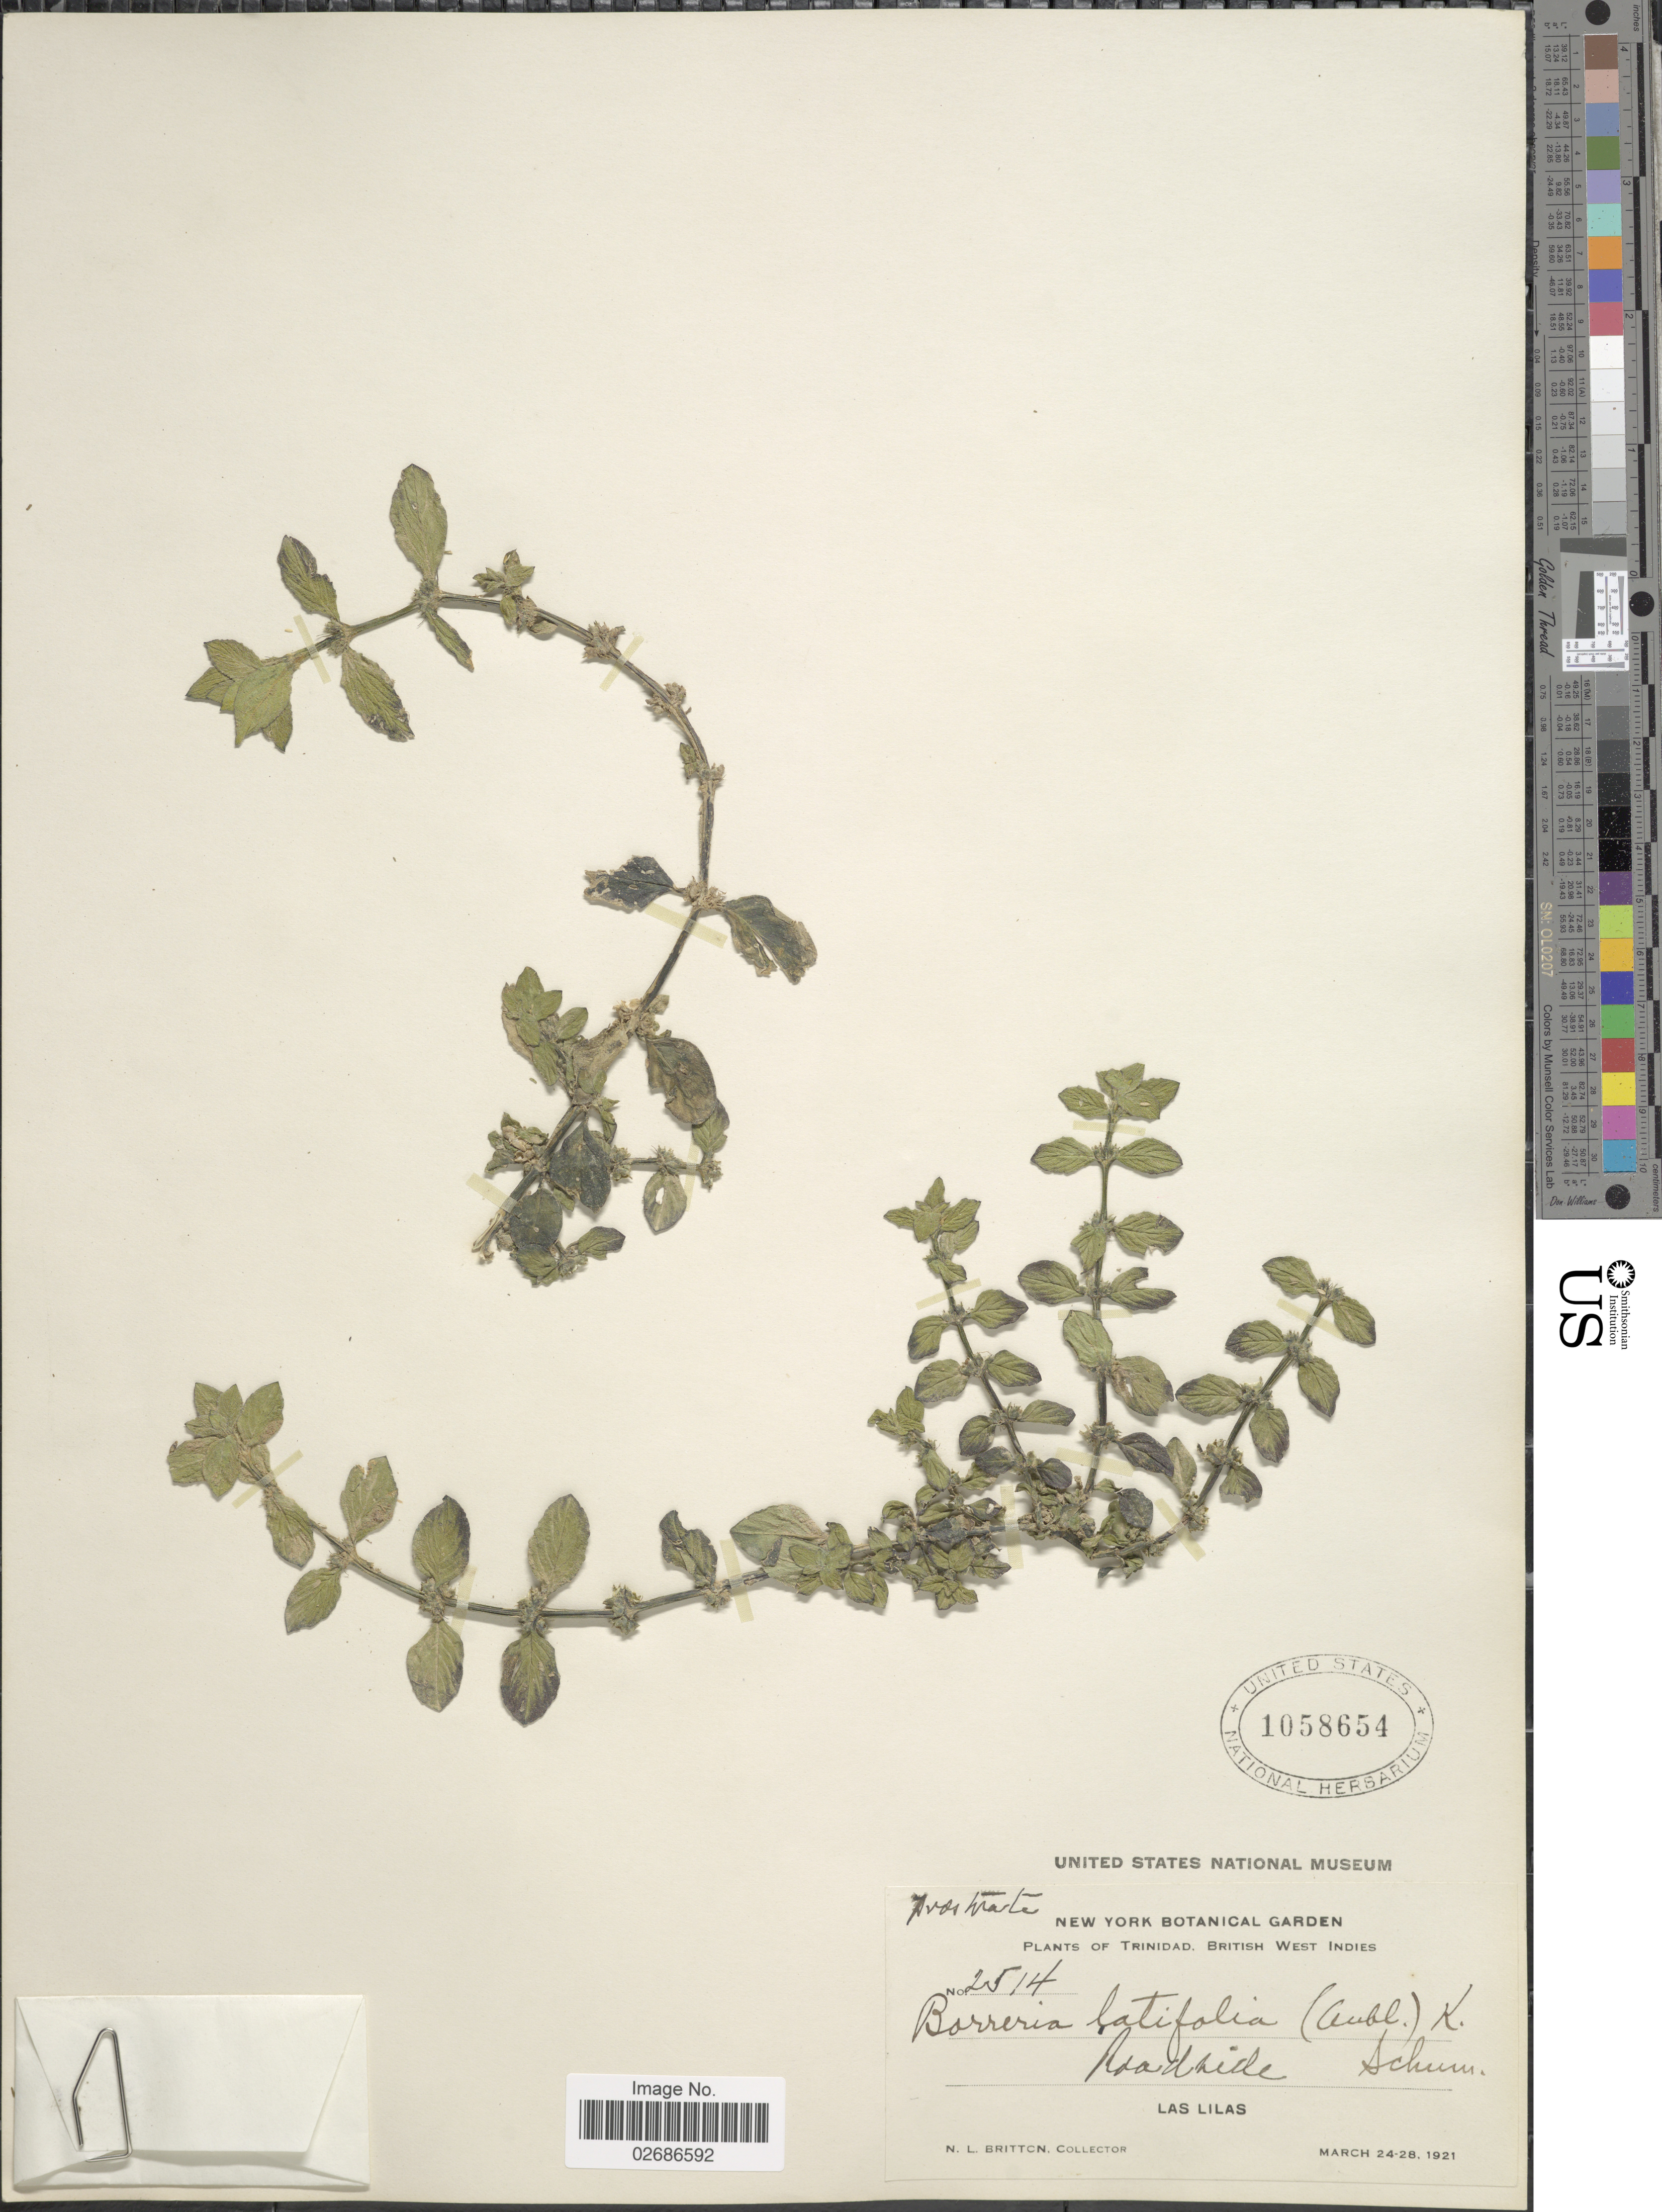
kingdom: Plantae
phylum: Tracheophyta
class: Magnoliopsida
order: Gentianales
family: Rubiaceae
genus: Borreria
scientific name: Borreria latifolia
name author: (Aubl.) K. Schum.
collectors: N. Britton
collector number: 2514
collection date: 1921-03-24/1921-03-28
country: Trinidad and Tobago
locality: Trinidad, Britosh West Indies, Roadside, Las Lilas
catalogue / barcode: US 1058654